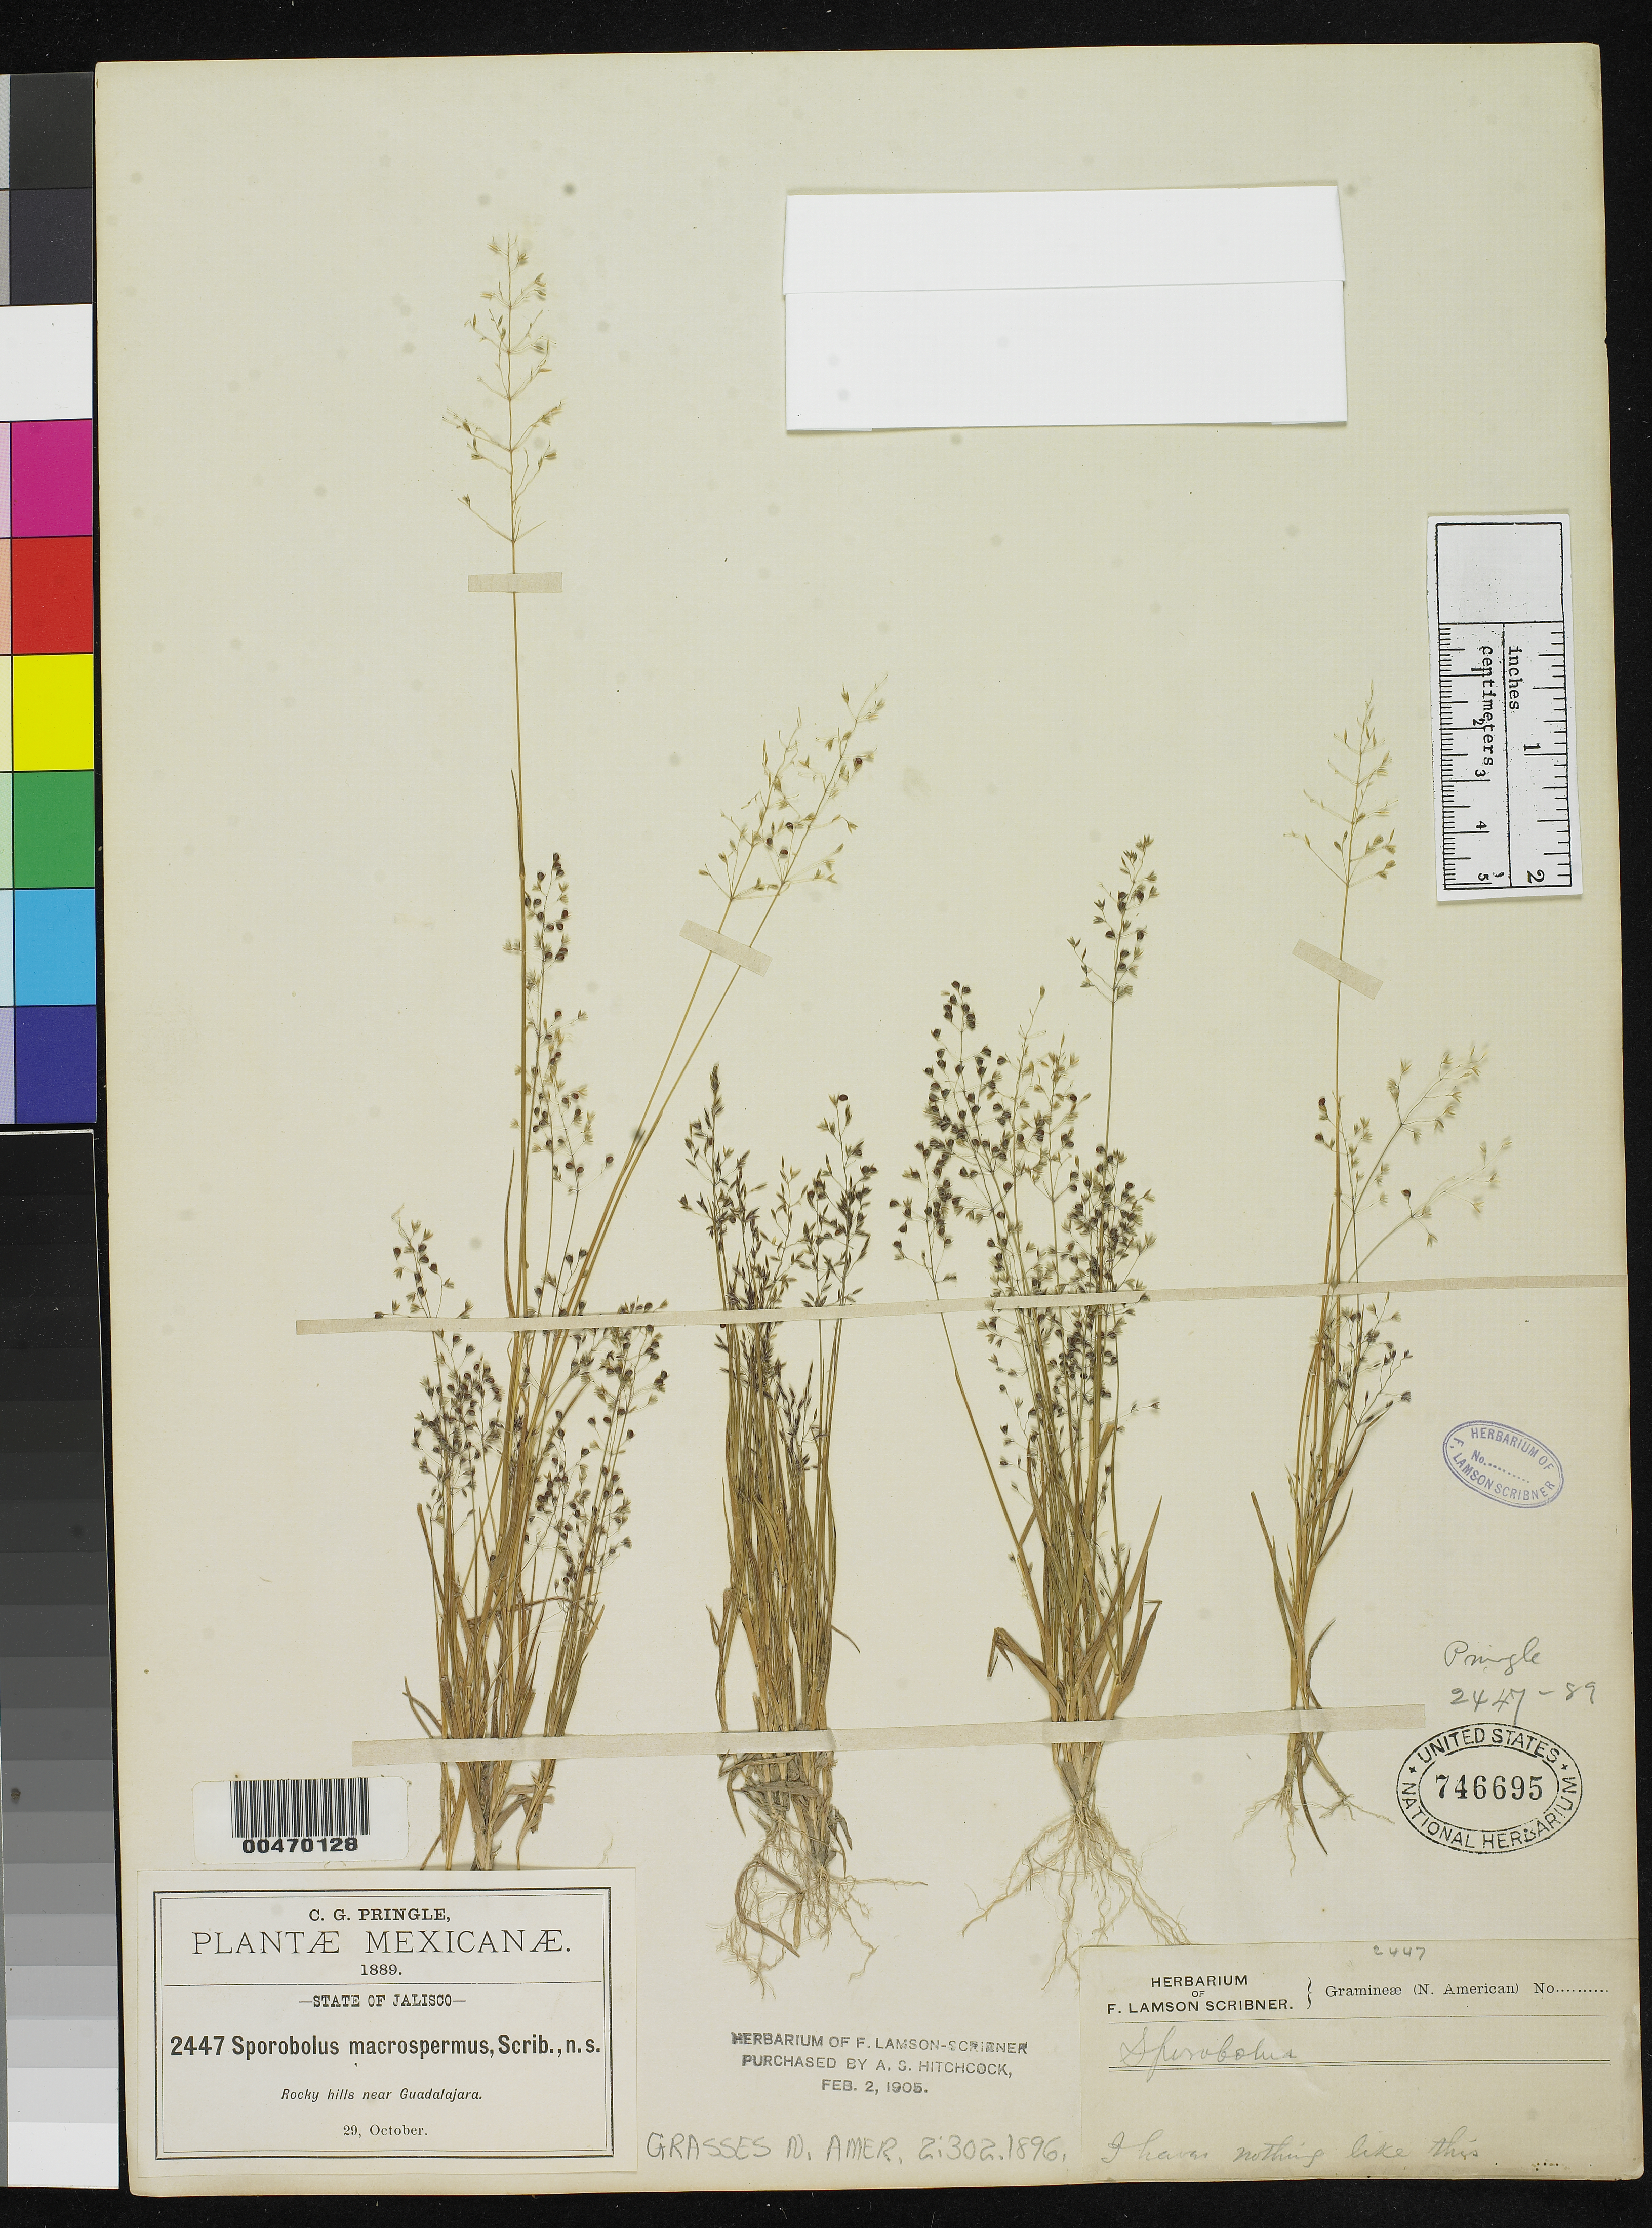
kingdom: Plantae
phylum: Tracheophyta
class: Liliopsida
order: Poales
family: Poaceae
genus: Sporobolus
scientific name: Sporobolus macrospermus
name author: Scribn. ex W.J. Beal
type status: Isotype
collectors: C. G. Pringle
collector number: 2447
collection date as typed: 29 Oct 1889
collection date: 1889-10-29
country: Mexico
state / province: Jalisco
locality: Rocky hills near Guadalajara.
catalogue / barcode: US 746695